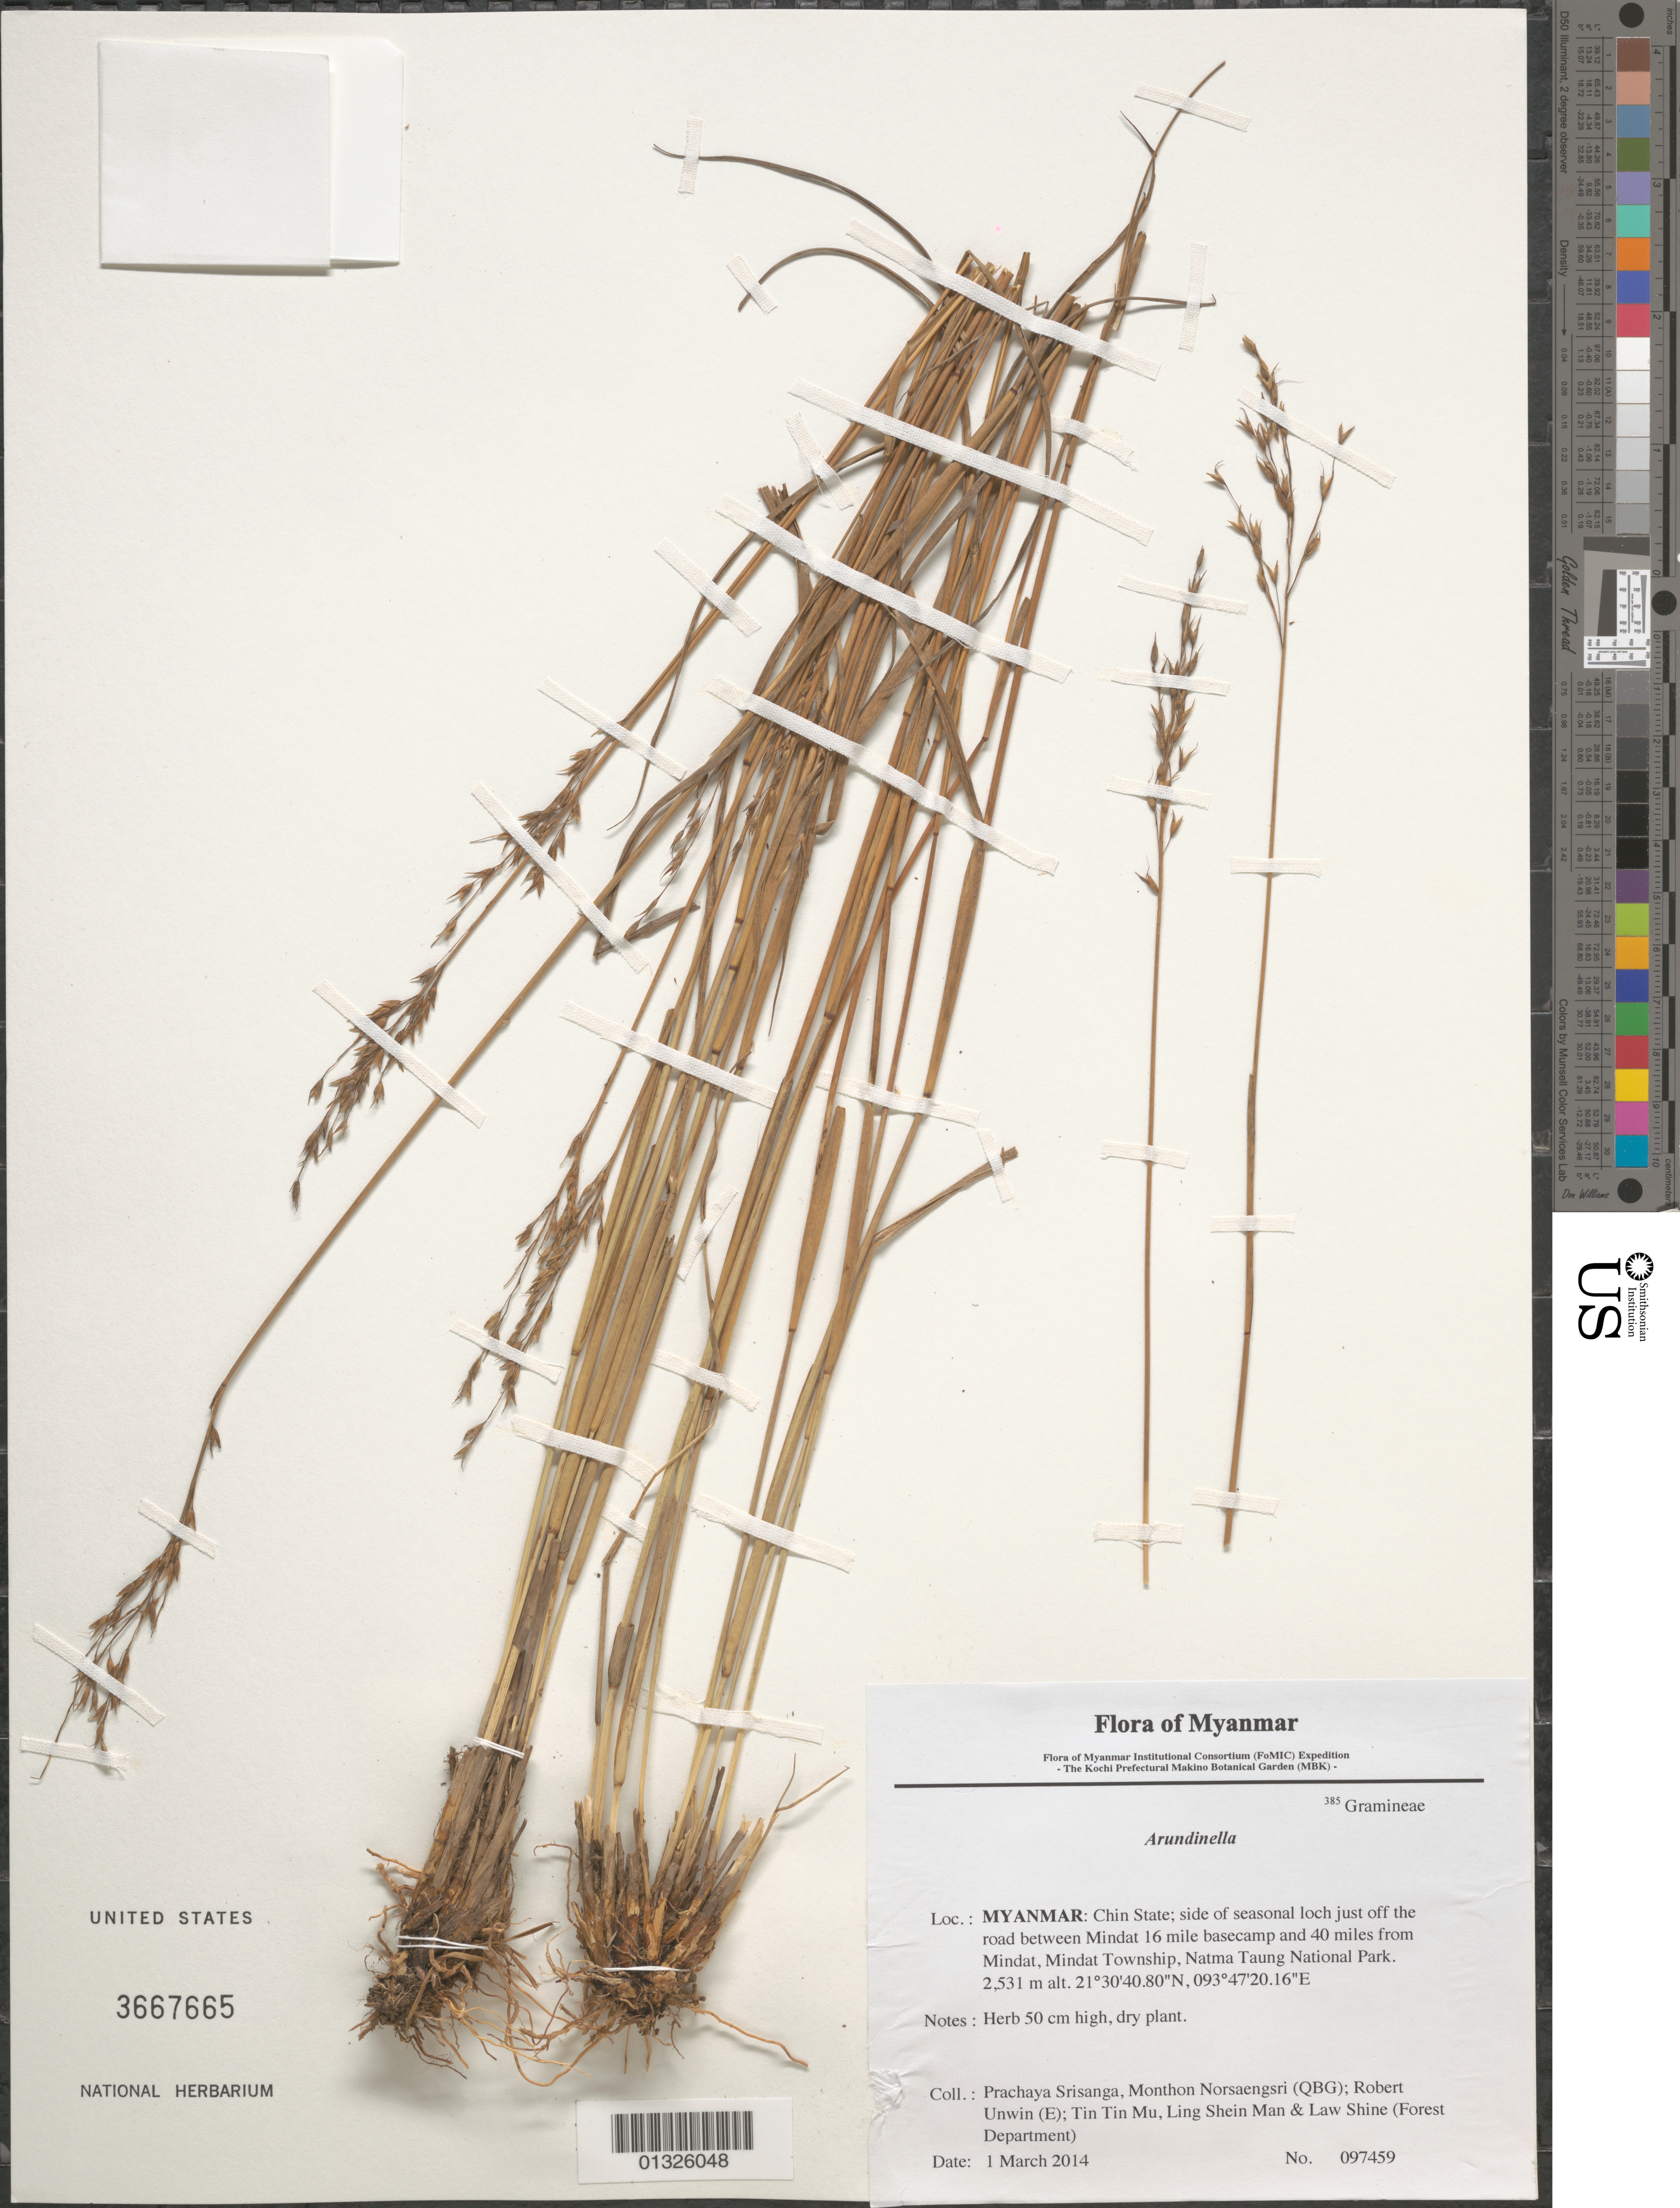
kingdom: Plantae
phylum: Tracheophyta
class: Liliopsida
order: Poales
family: Poaceae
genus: Arundinella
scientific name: Arundinella sp.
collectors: P. Srisanga, M. Norsaengsri, R. Unwin, Tin Tin Mu, Ling Shein Man & L. Shine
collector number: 97459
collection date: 2014-03-01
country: Myanmar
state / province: Chin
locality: Side of seasonal loch just off the road between Mindat 16 mile basecamp and 40 miles from Mindat, Mindat Township, Natma Taung National Park.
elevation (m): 2531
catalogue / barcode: US 3667665